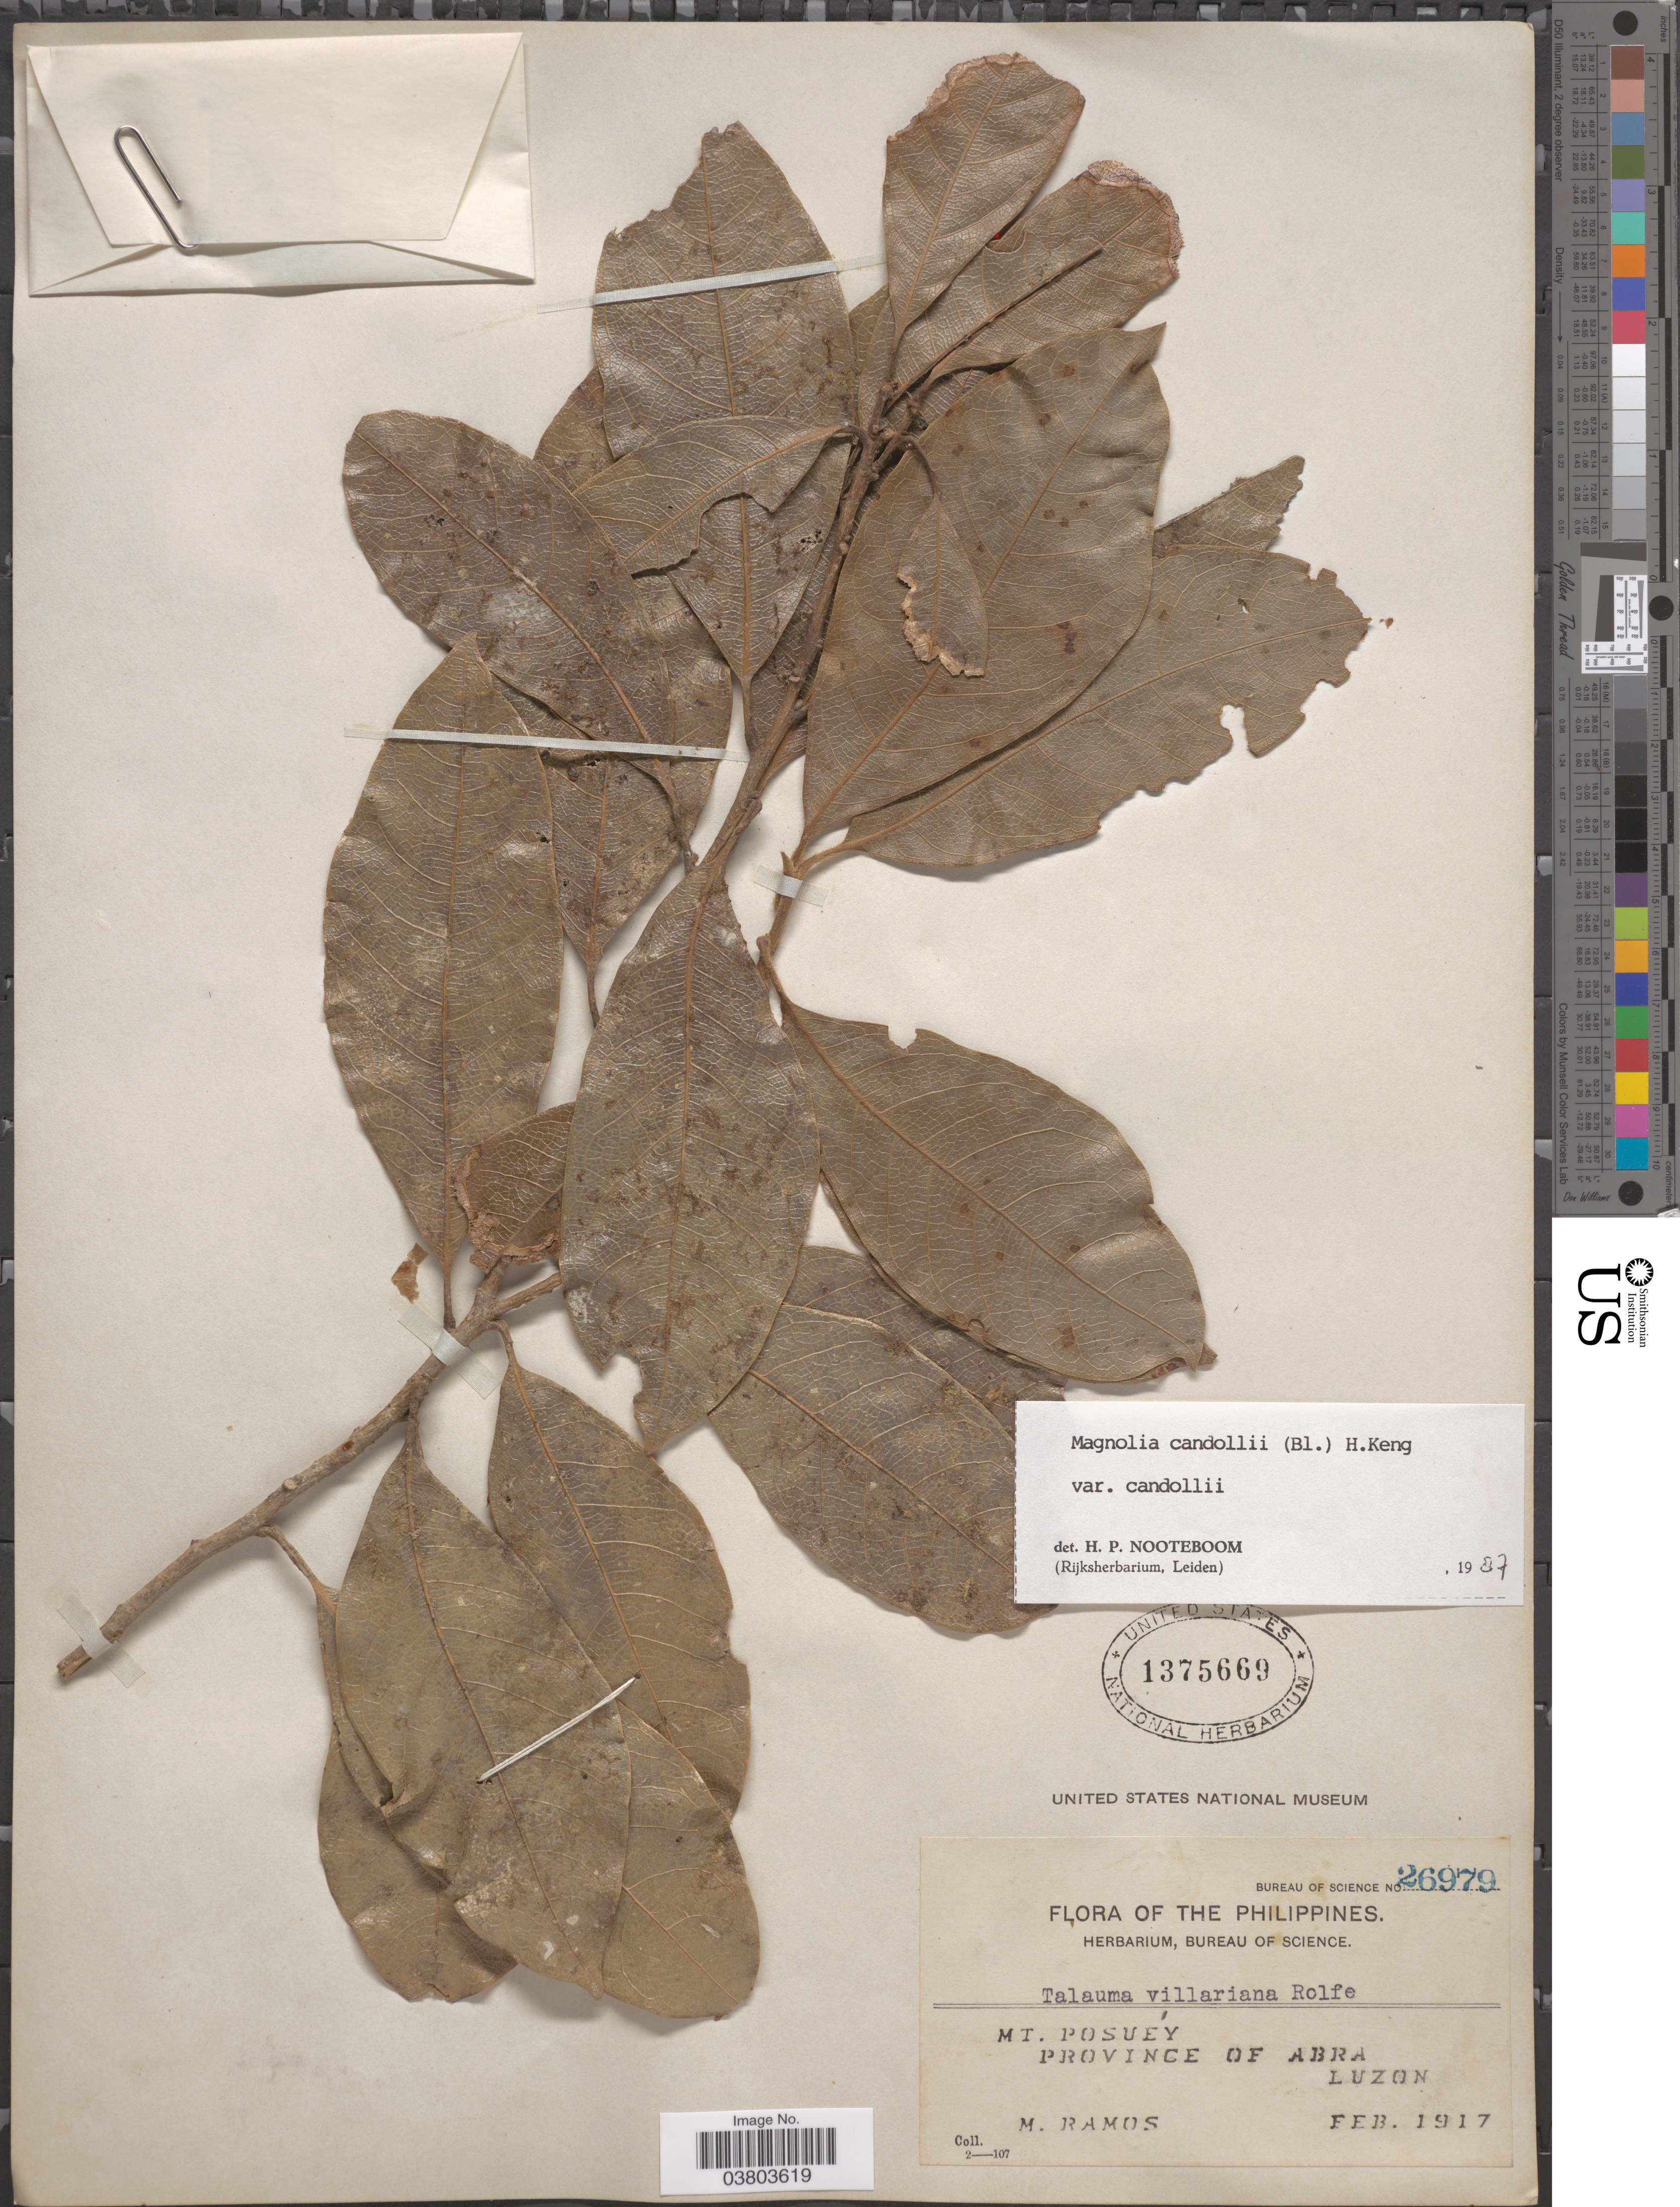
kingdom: Plantae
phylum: Tracheophyta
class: Magnoliopsida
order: Magnoliales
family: Magnoliaceae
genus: Magnolia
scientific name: Magnolia candollei var. candollei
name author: Link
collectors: M. Ramos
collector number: Bureau of Science 26979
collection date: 1917-02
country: Philippines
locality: Mt. Posuey. Province of Abra. Luzon.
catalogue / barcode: US 1375669